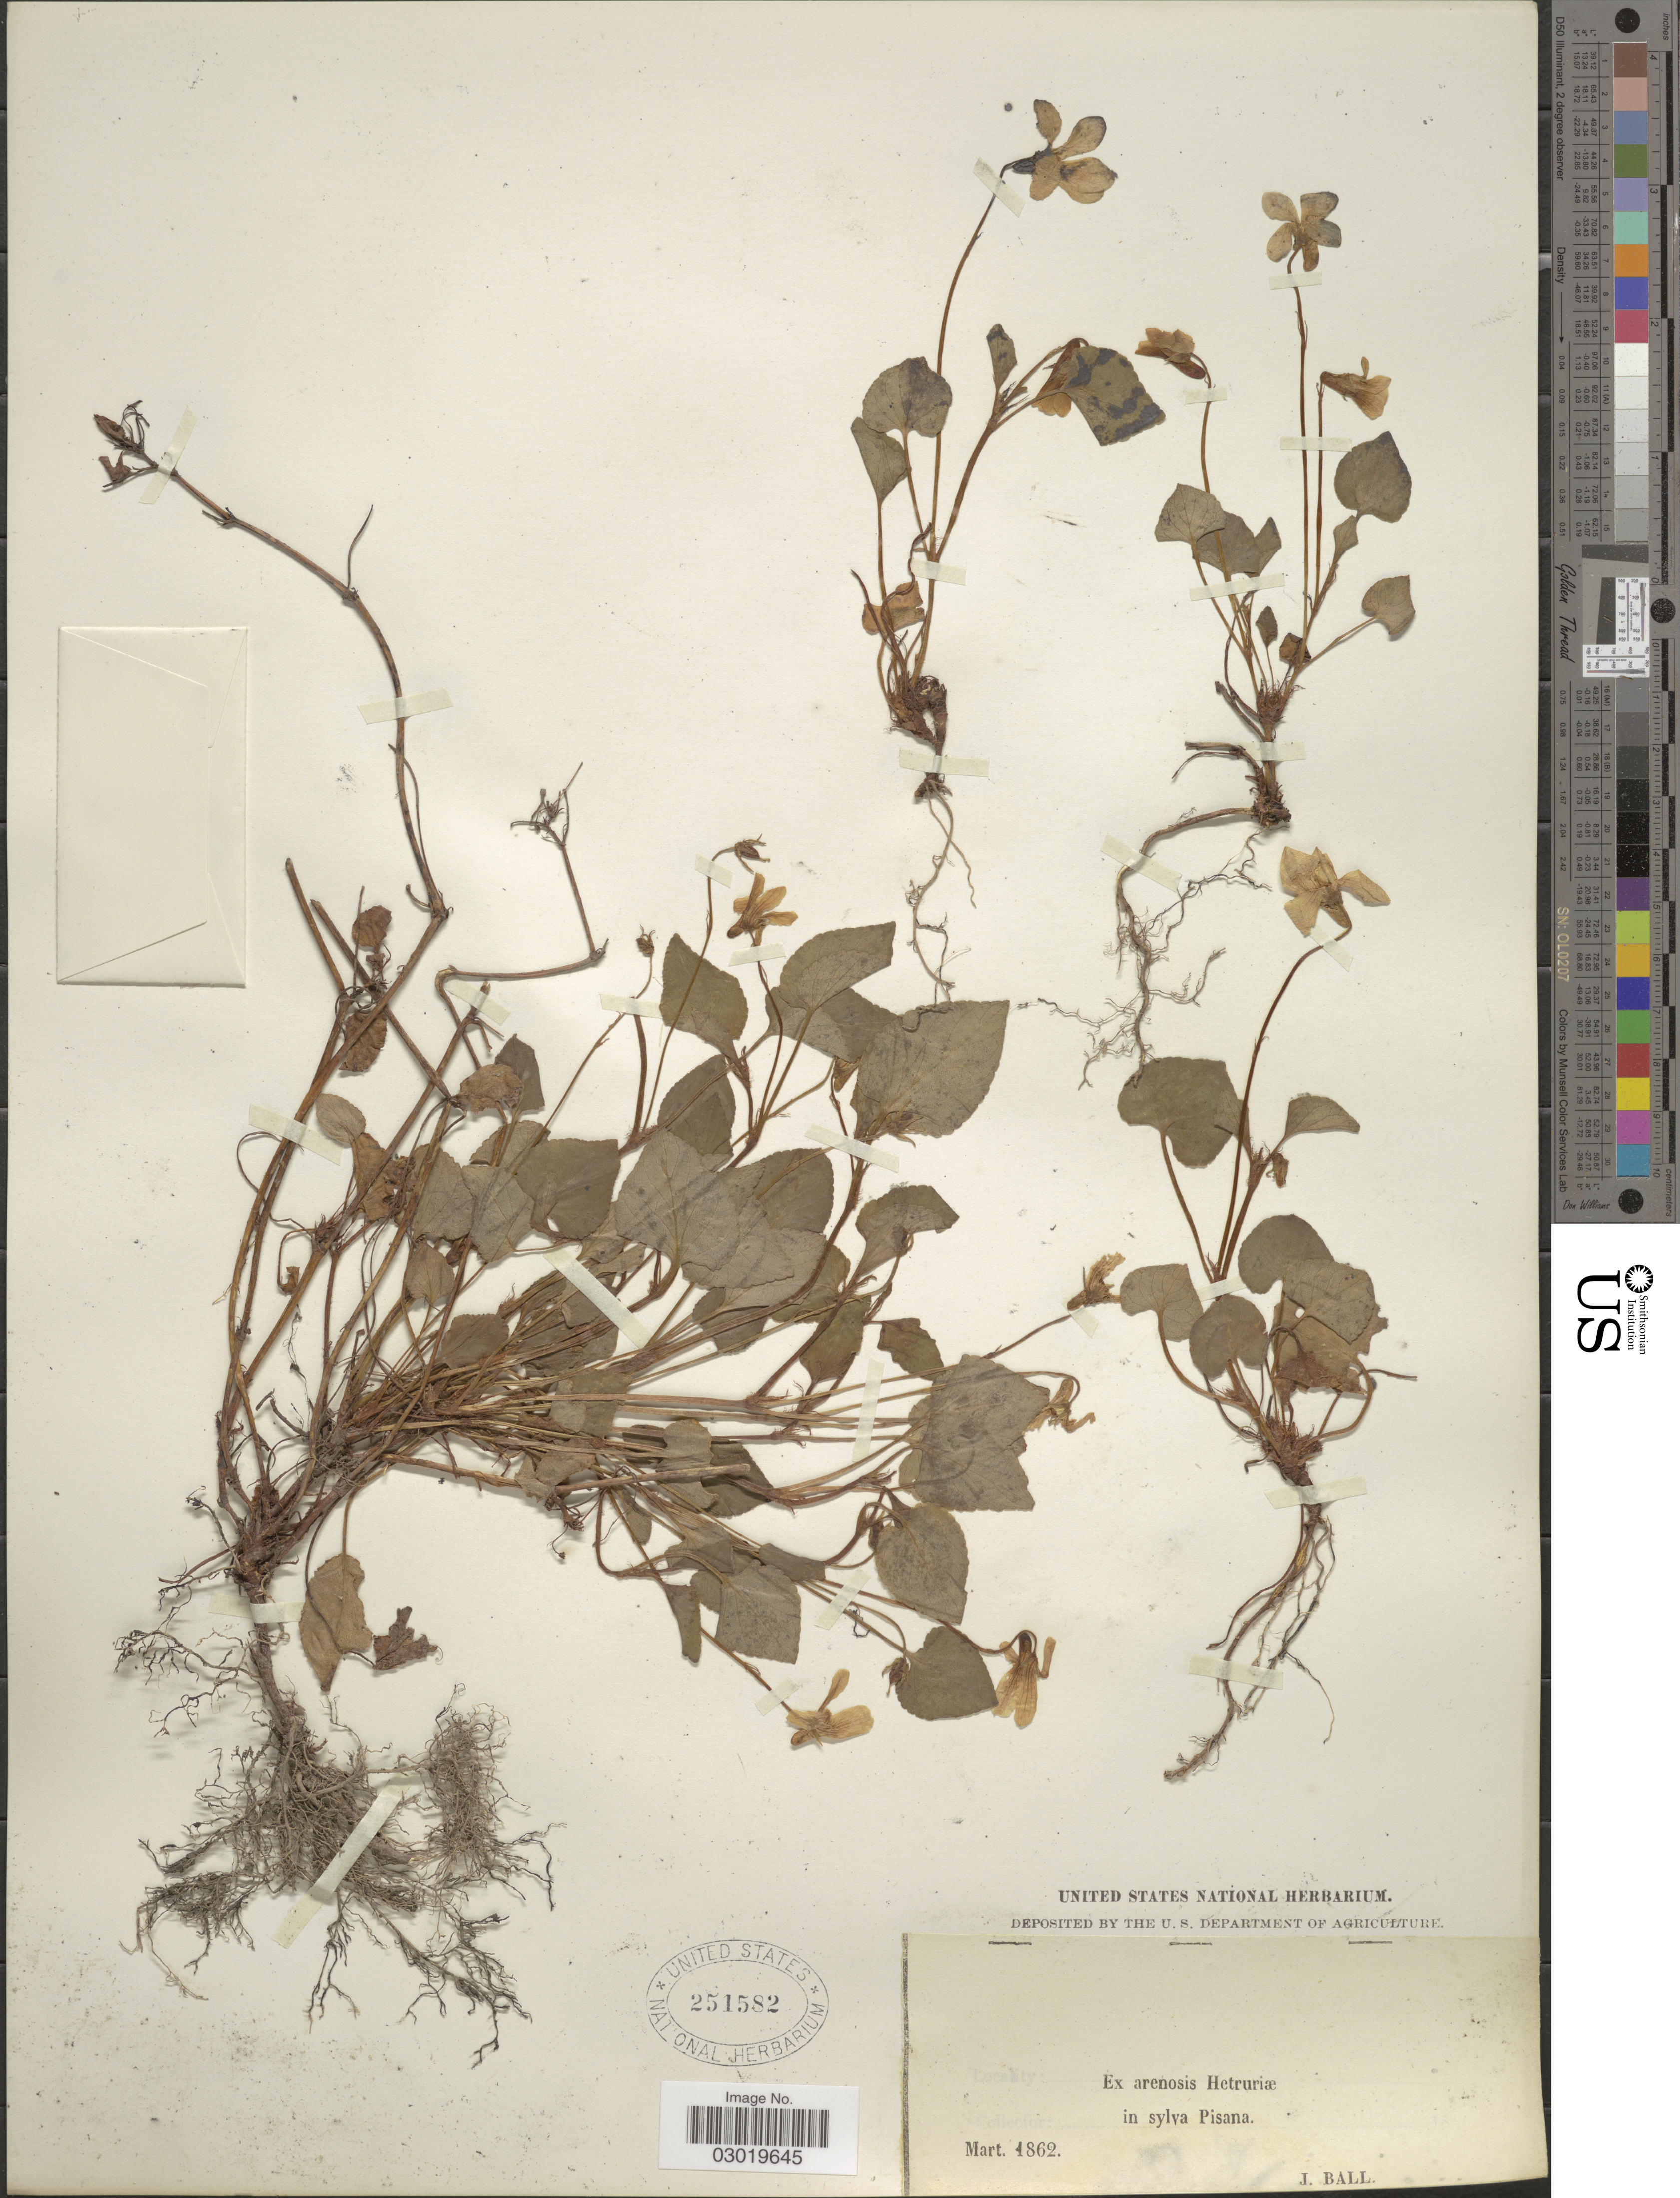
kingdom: Plantae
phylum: Tracheophyta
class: Magnoliopsida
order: Malpighiales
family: Violaceae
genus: Viola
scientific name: Viola sp.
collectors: J. Ball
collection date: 1862-03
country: Italy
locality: In sylva Pisana.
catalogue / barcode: US 251582